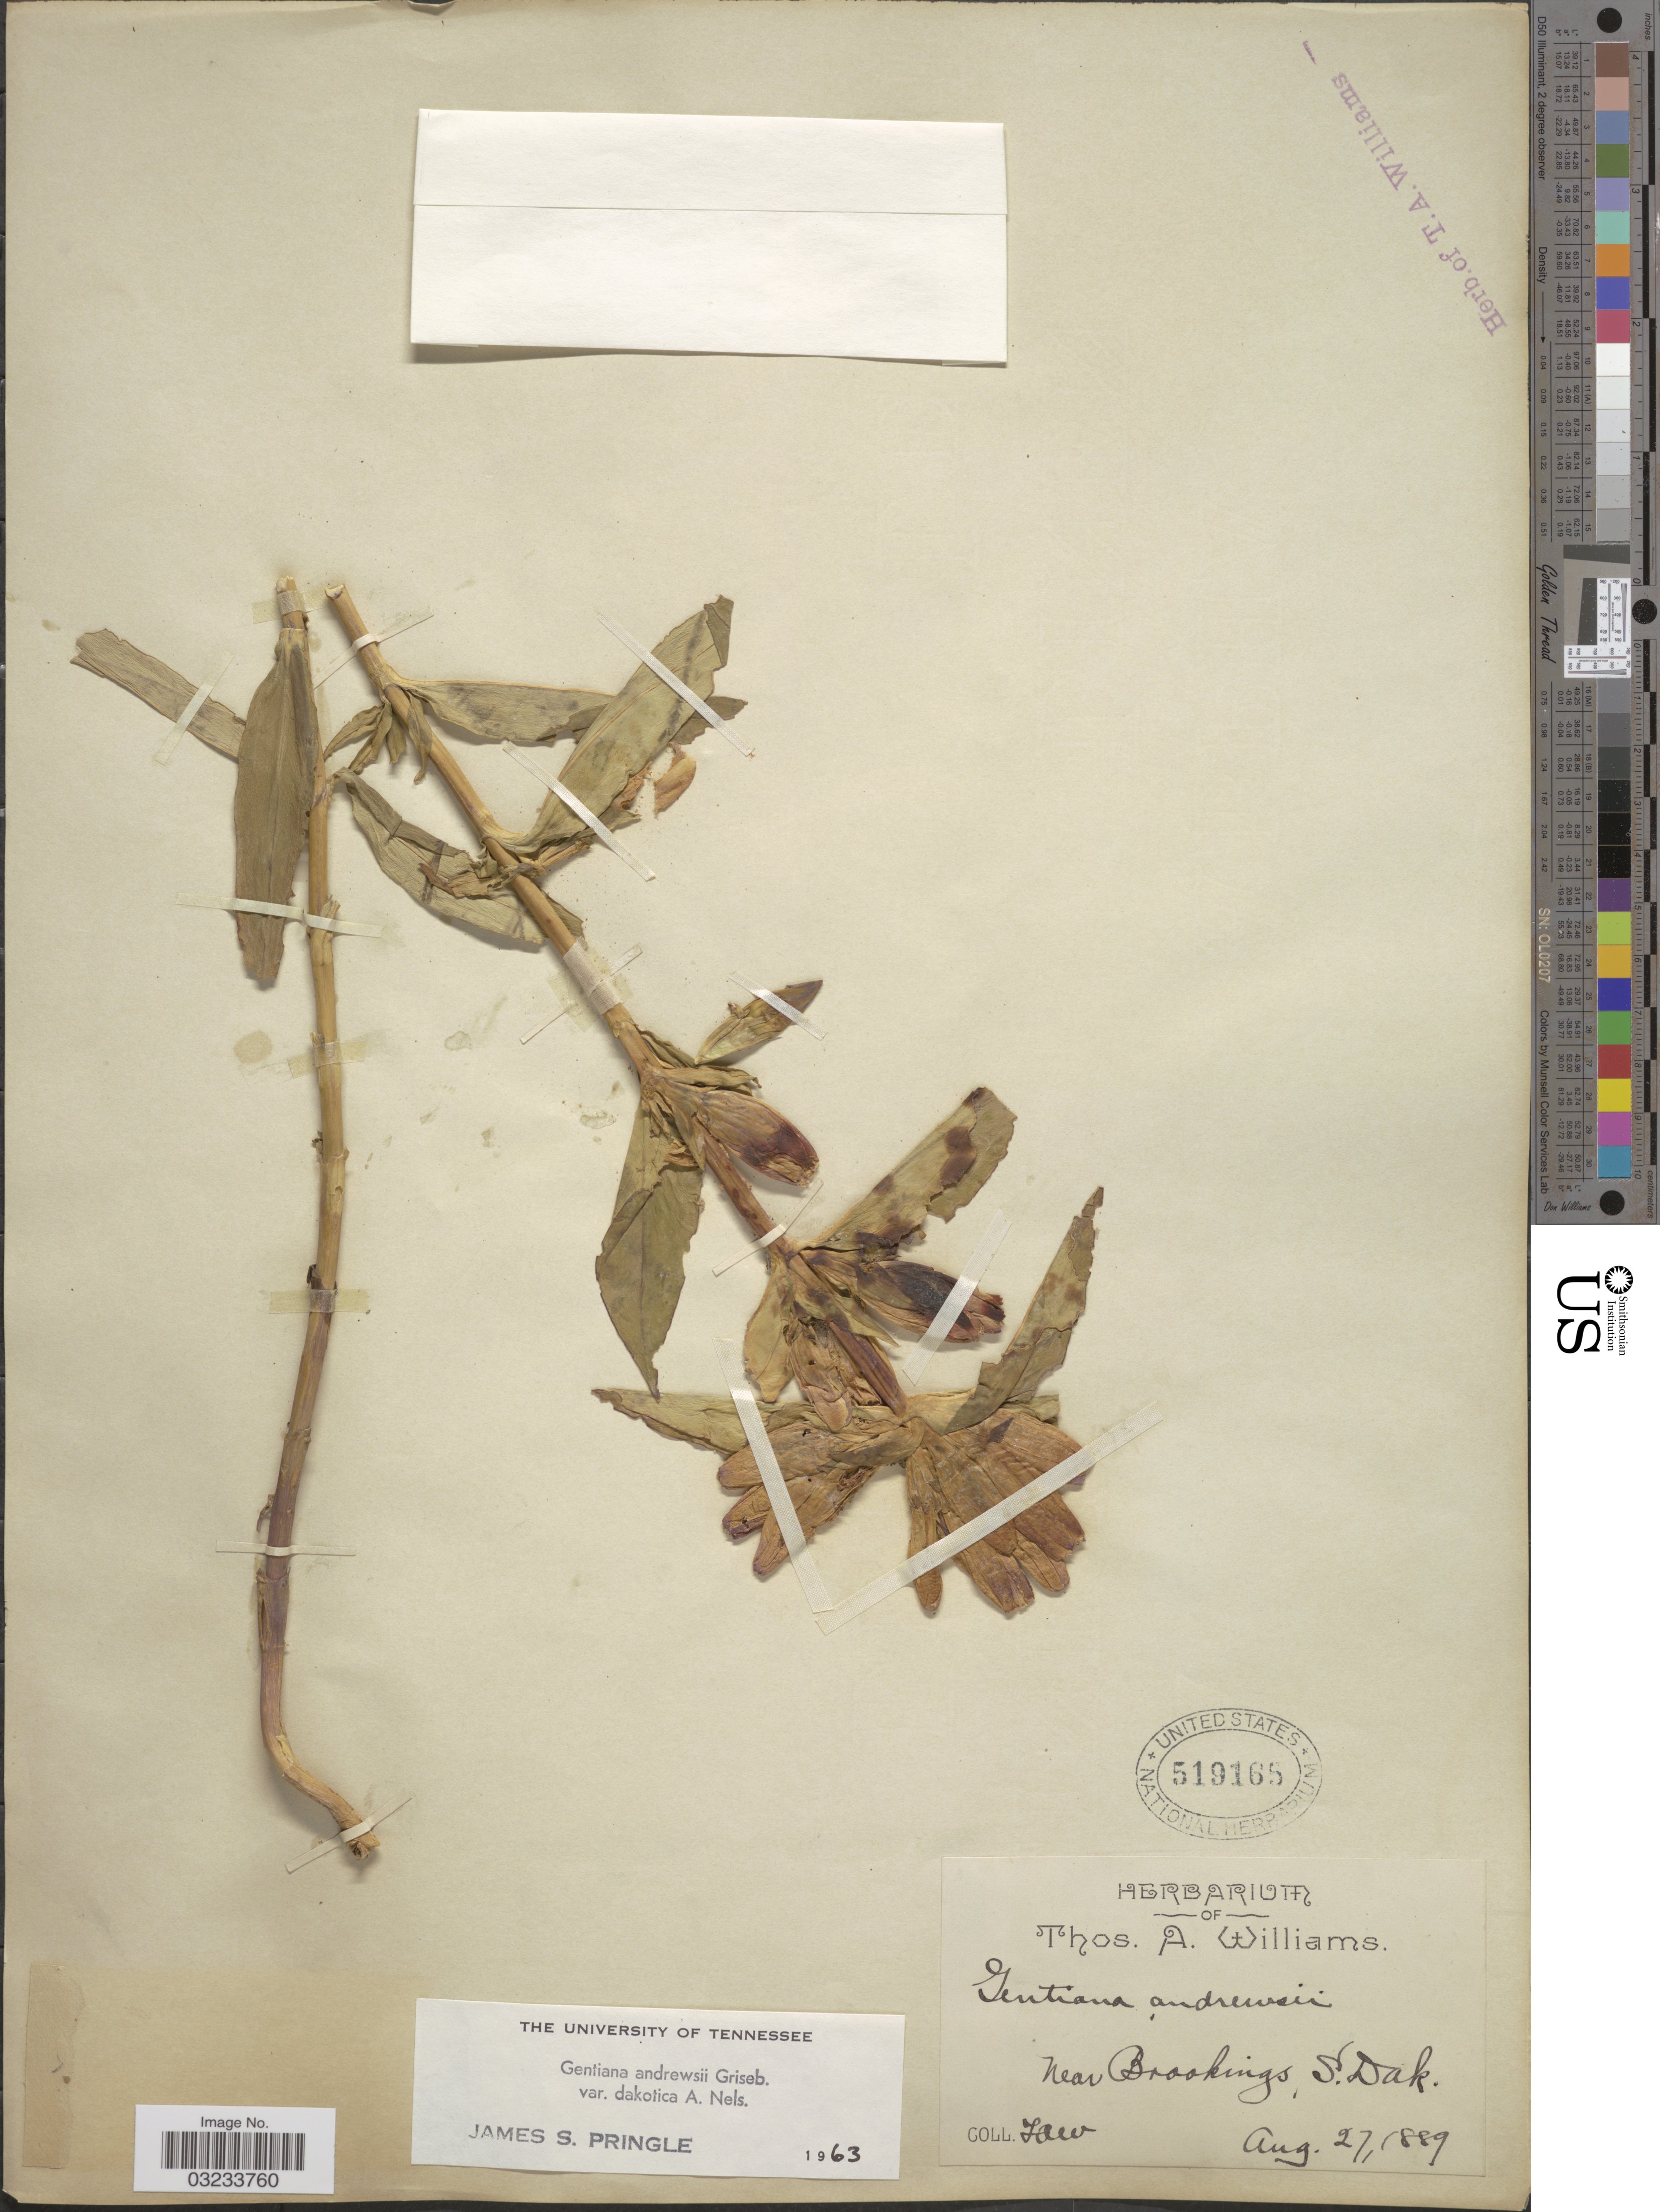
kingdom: Plantae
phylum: Tracheophyta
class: Magnoliopsida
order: Gentianales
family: Gentianaceae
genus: Gentiana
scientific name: Gentiana andrewsii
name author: Griseb.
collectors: T. A. Williams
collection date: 1889-08-27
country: United States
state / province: South Dakota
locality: Near Brookings.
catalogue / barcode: US 519165